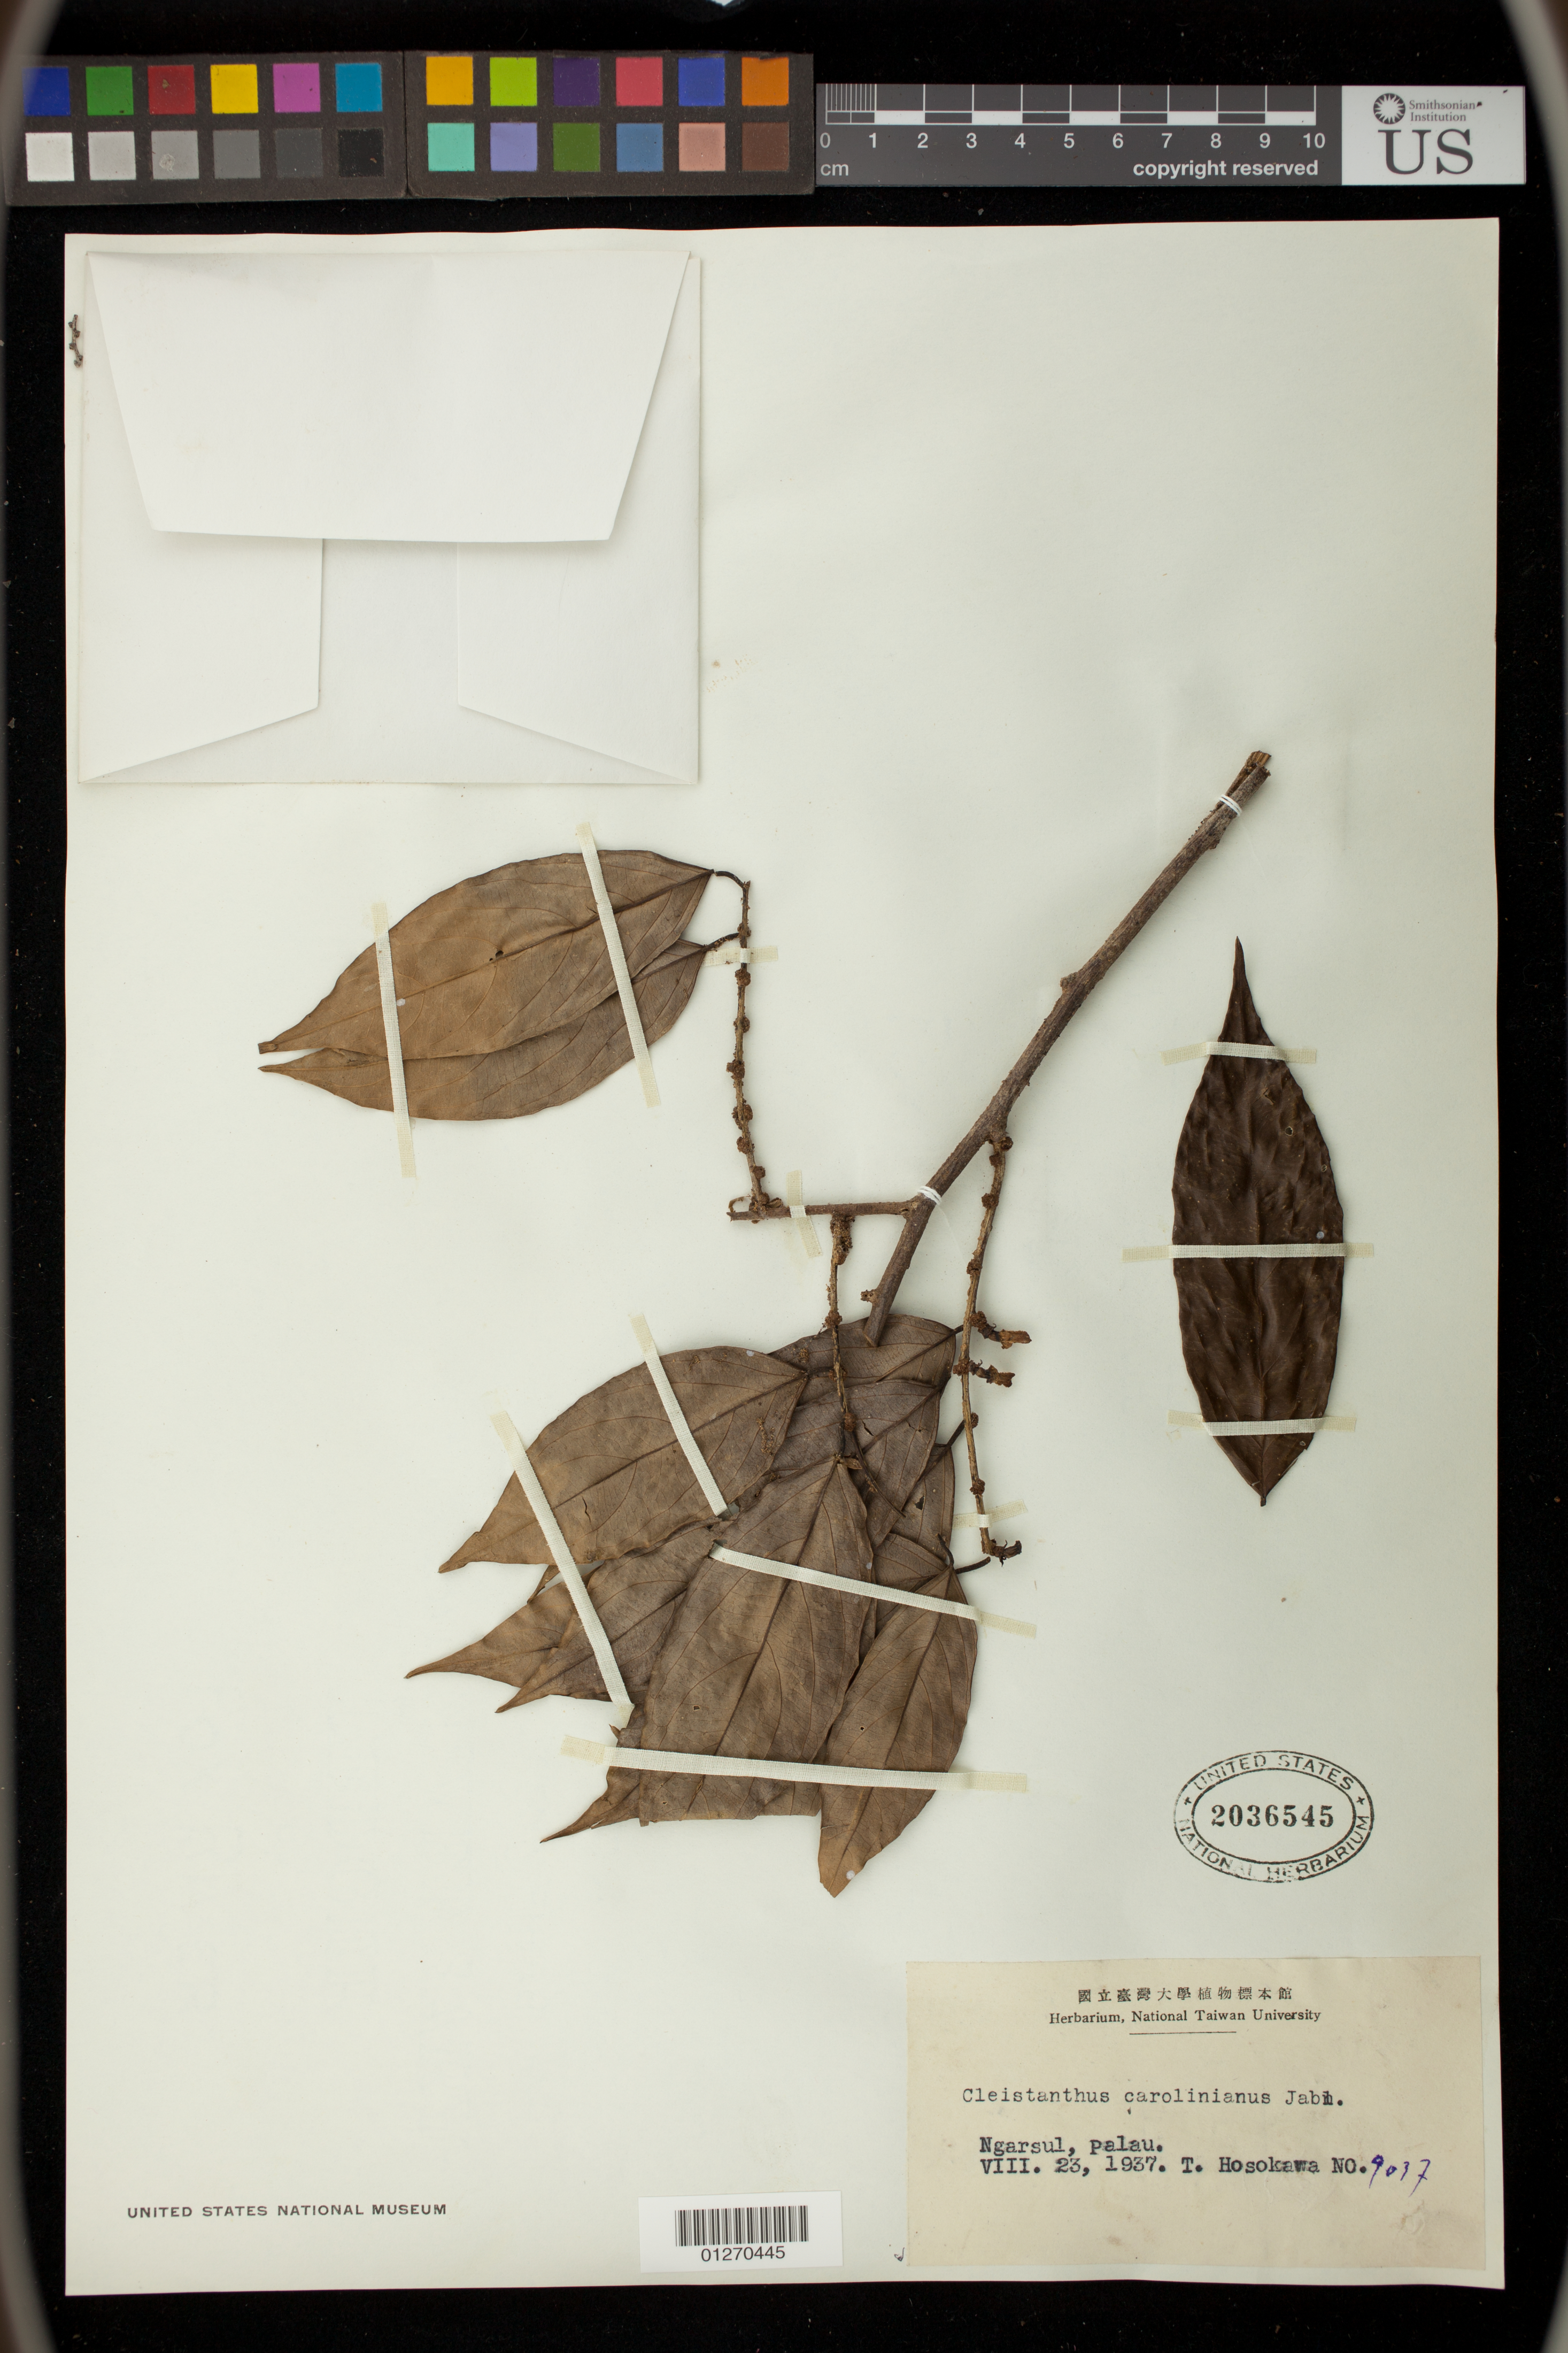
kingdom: Plantae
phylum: Tracheophyta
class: Magnoliopsida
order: Malpighiales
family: Phyllanthaceae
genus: Cleistanthus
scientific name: Cleistanthus carolinianus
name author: Jabl.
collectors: T. Hosokawa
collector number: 9037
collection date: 1937-08-23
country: Palau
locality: Ngarsul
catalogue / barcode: US 2036545